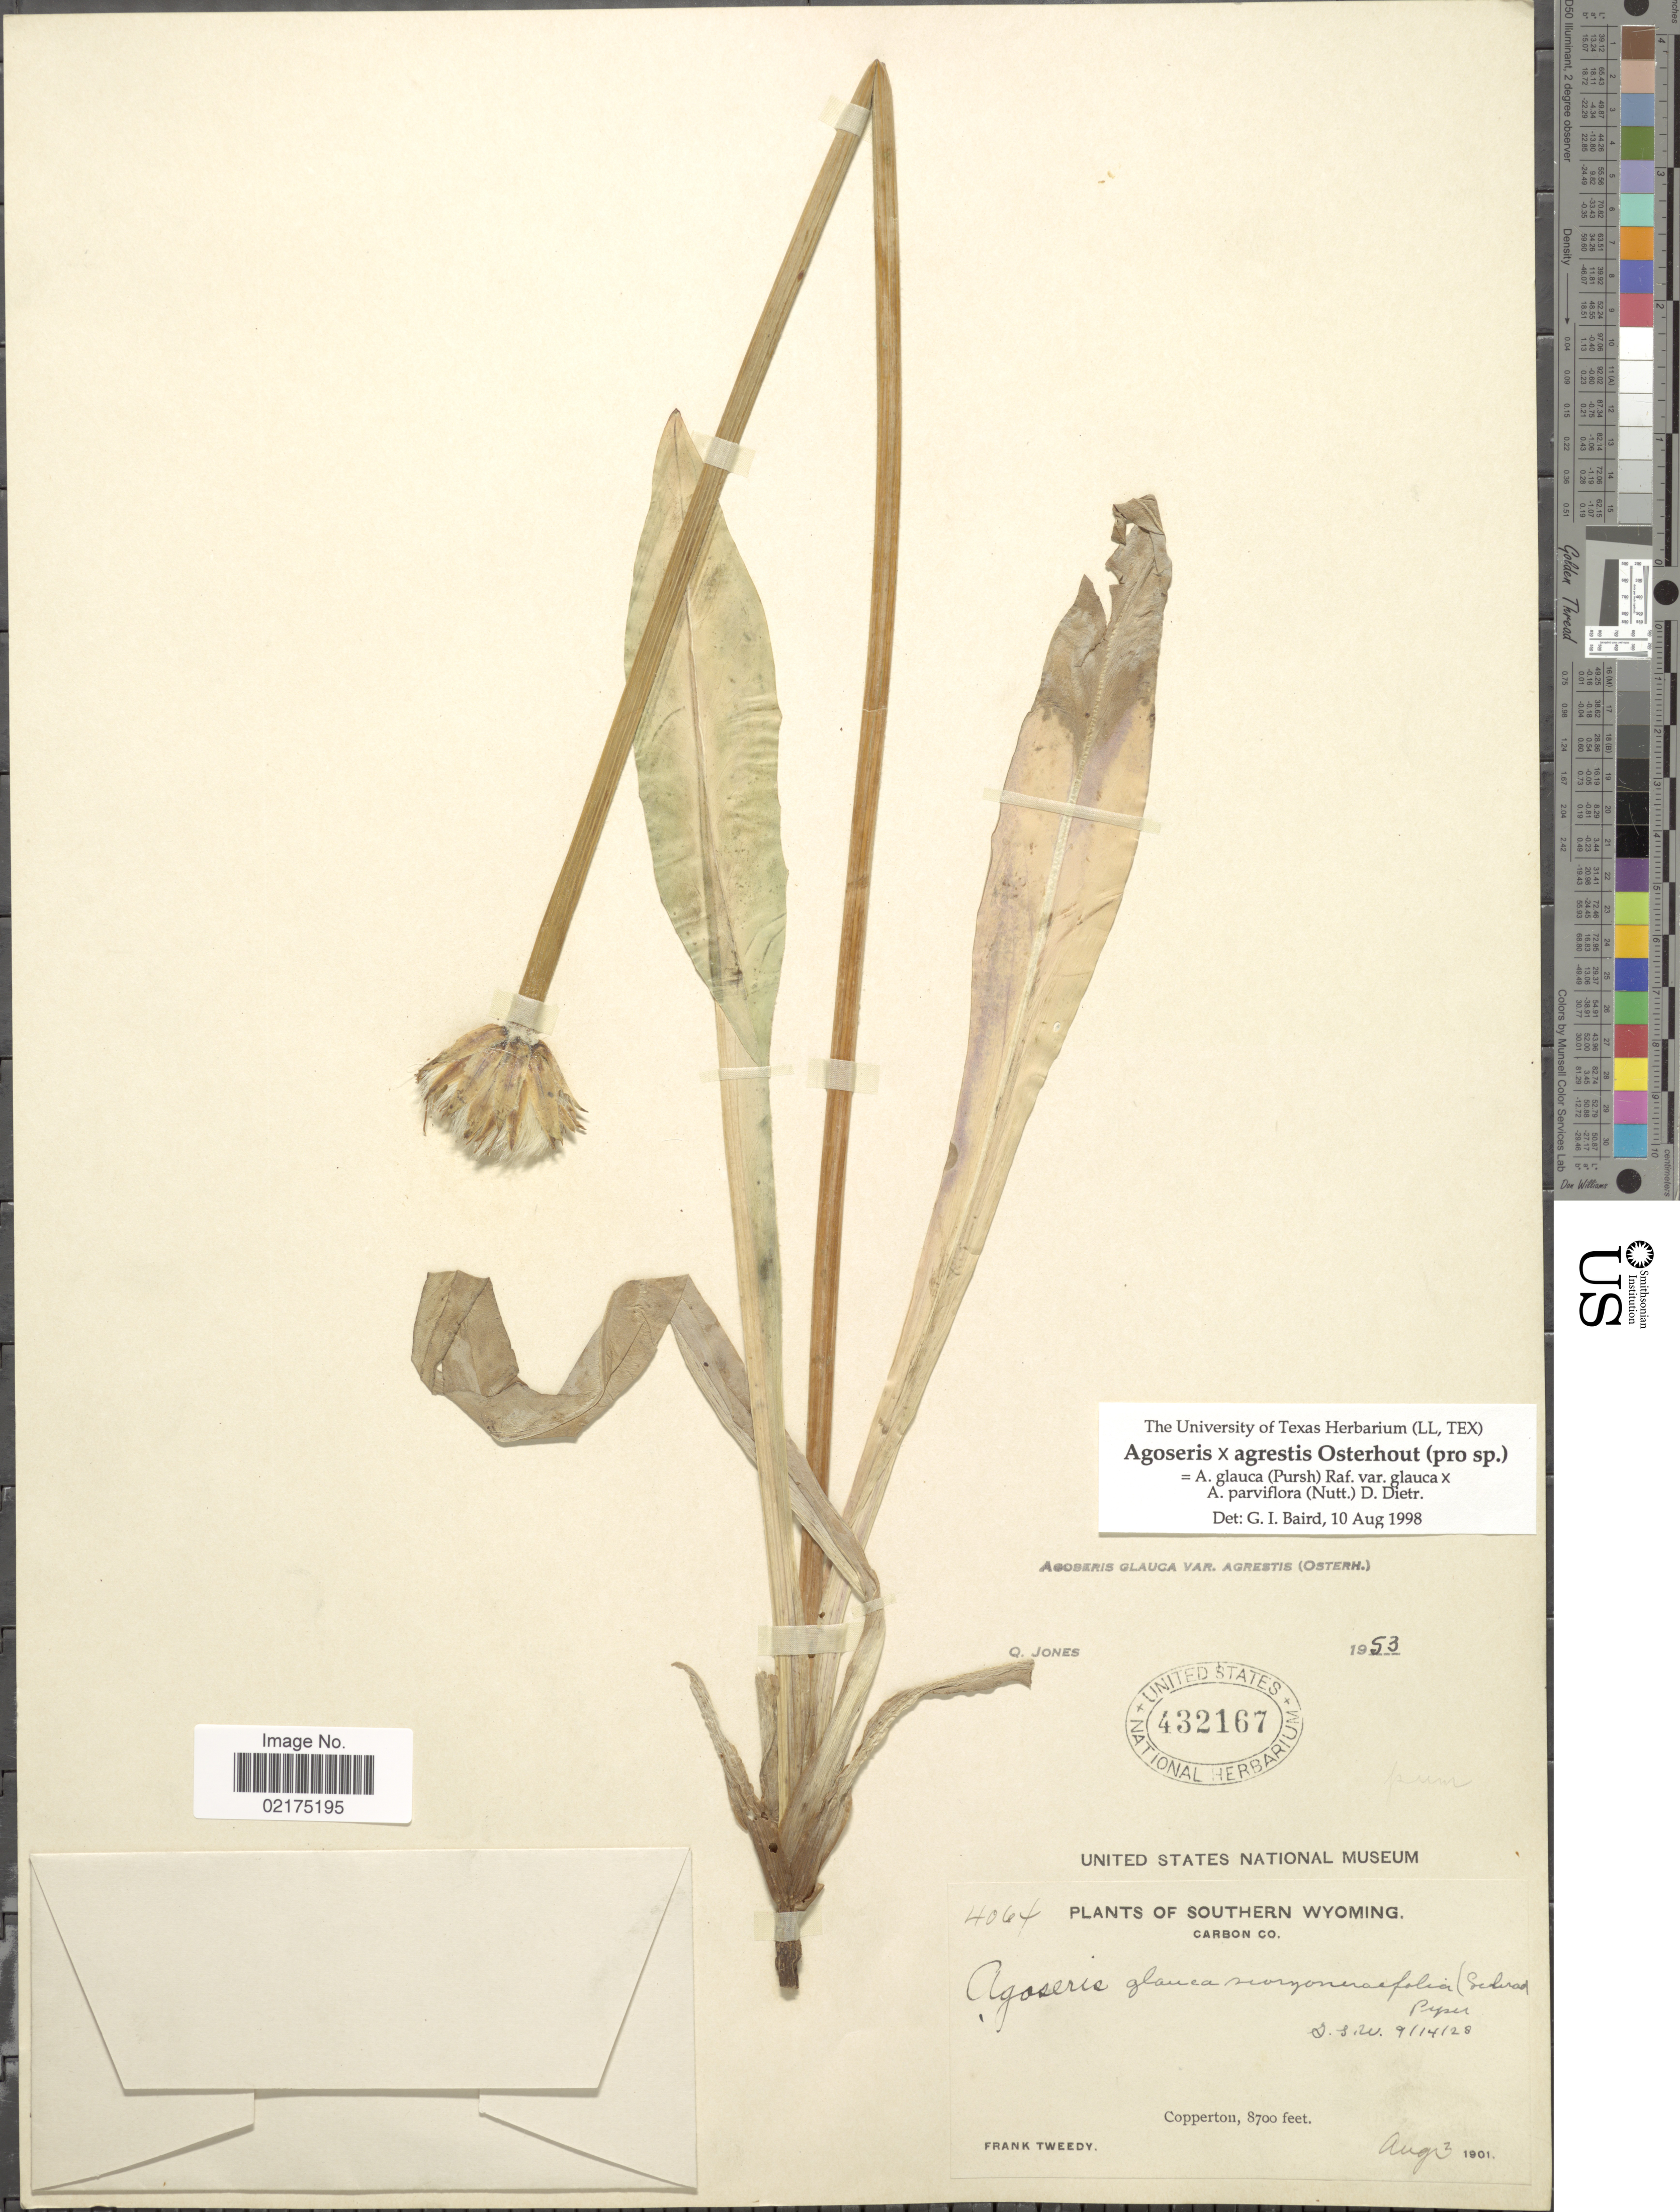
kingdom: Plantae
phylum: Tracheophyta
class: Magnoliopsida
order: Asterales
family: Asteraceae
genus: Agoseris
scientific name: Agoseris agrestis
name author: Osterh.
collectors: F. Tweedy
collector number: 4064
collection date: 1901-08-03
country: United States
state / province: Wyoming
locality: Southern Wyoming, Carbon Co., Copperton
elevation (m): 2652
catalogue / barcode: US 432167